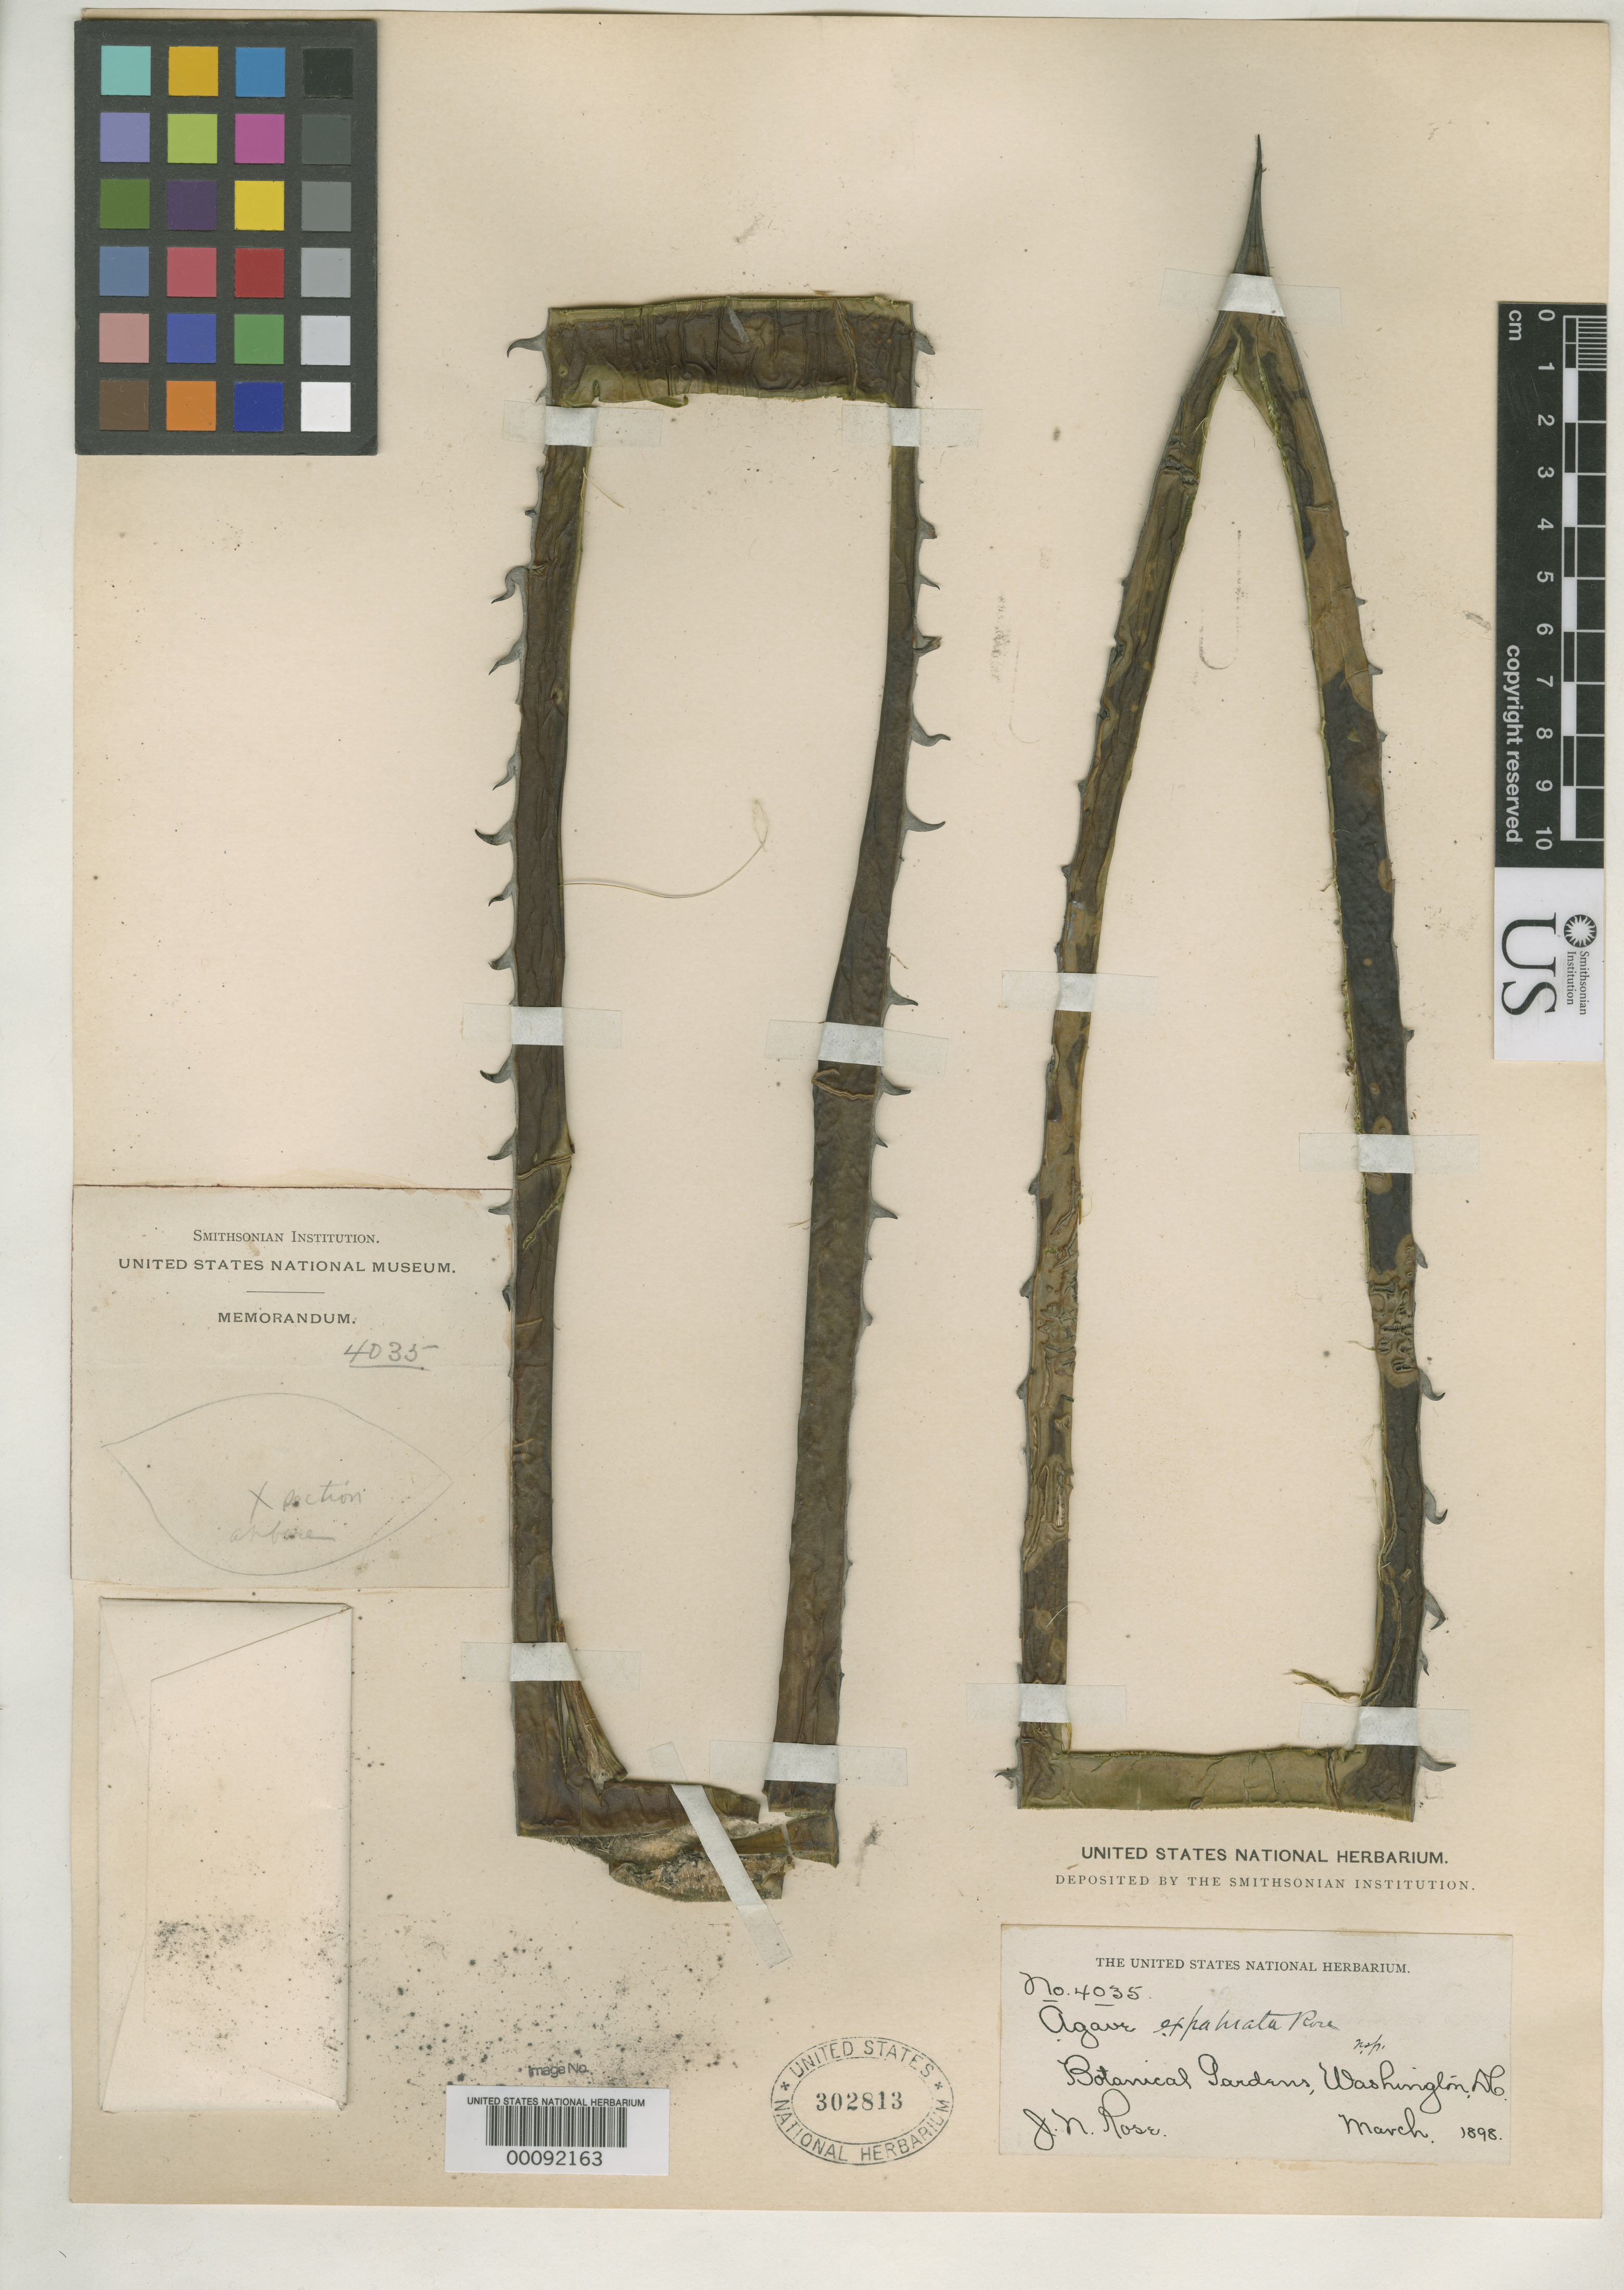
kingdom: Plantae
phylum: Tracheophyta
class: Liliopsida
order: Asparagales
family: Asparagaceae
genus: Agave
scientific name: Agave expatriata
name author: Rose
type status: Type Collection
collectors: J. N. Rose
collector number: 4035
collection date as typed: Mar 1898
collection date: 1898-03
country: Panama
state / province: Chiriquí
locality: Around San Felix.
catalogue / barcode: US 302813